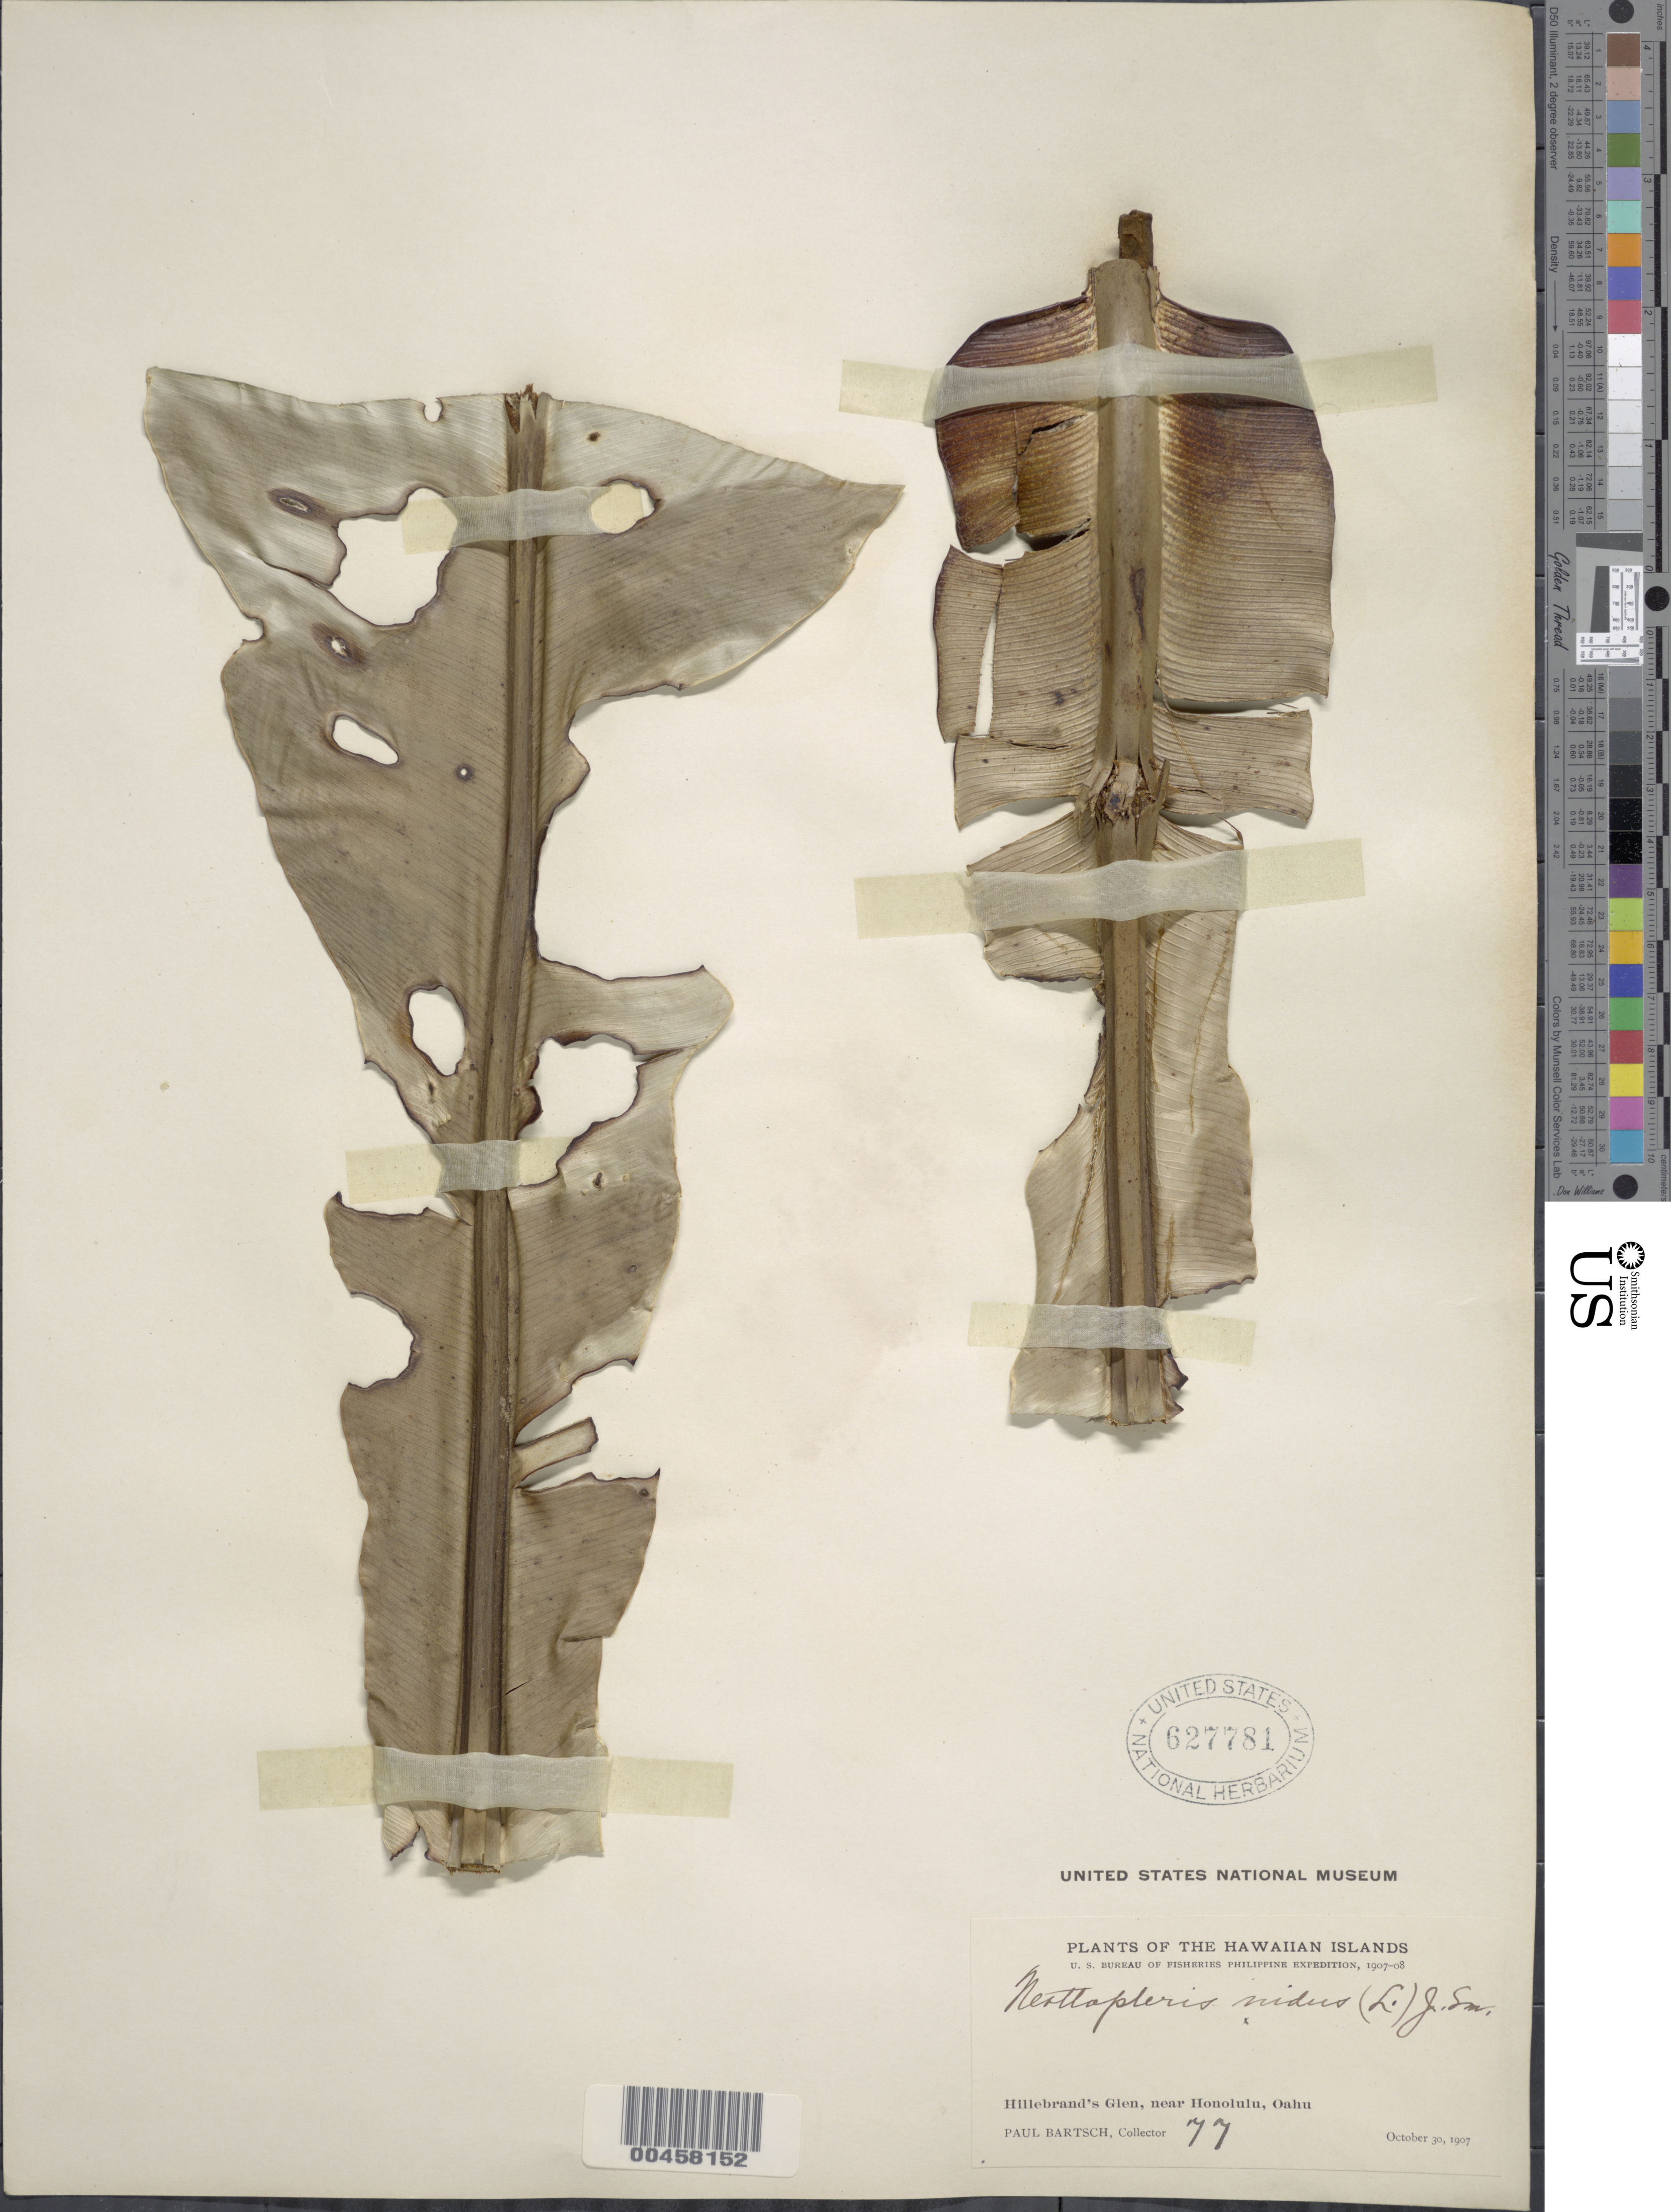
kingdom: Plantae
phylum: Tracheophyta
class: Polypodiopsida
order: Polypodiales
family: Aspleniaceae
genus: Asplenium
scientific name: Asplenium nidus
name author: L.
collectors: P. Bartsch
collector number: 77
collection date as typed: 30 Oct 1907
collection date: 1907-10-30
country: United States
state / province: Hawaii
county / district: Honolulu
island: Oahu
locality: Hillebrand's Glen, near Honolulu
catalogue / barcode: US 627781